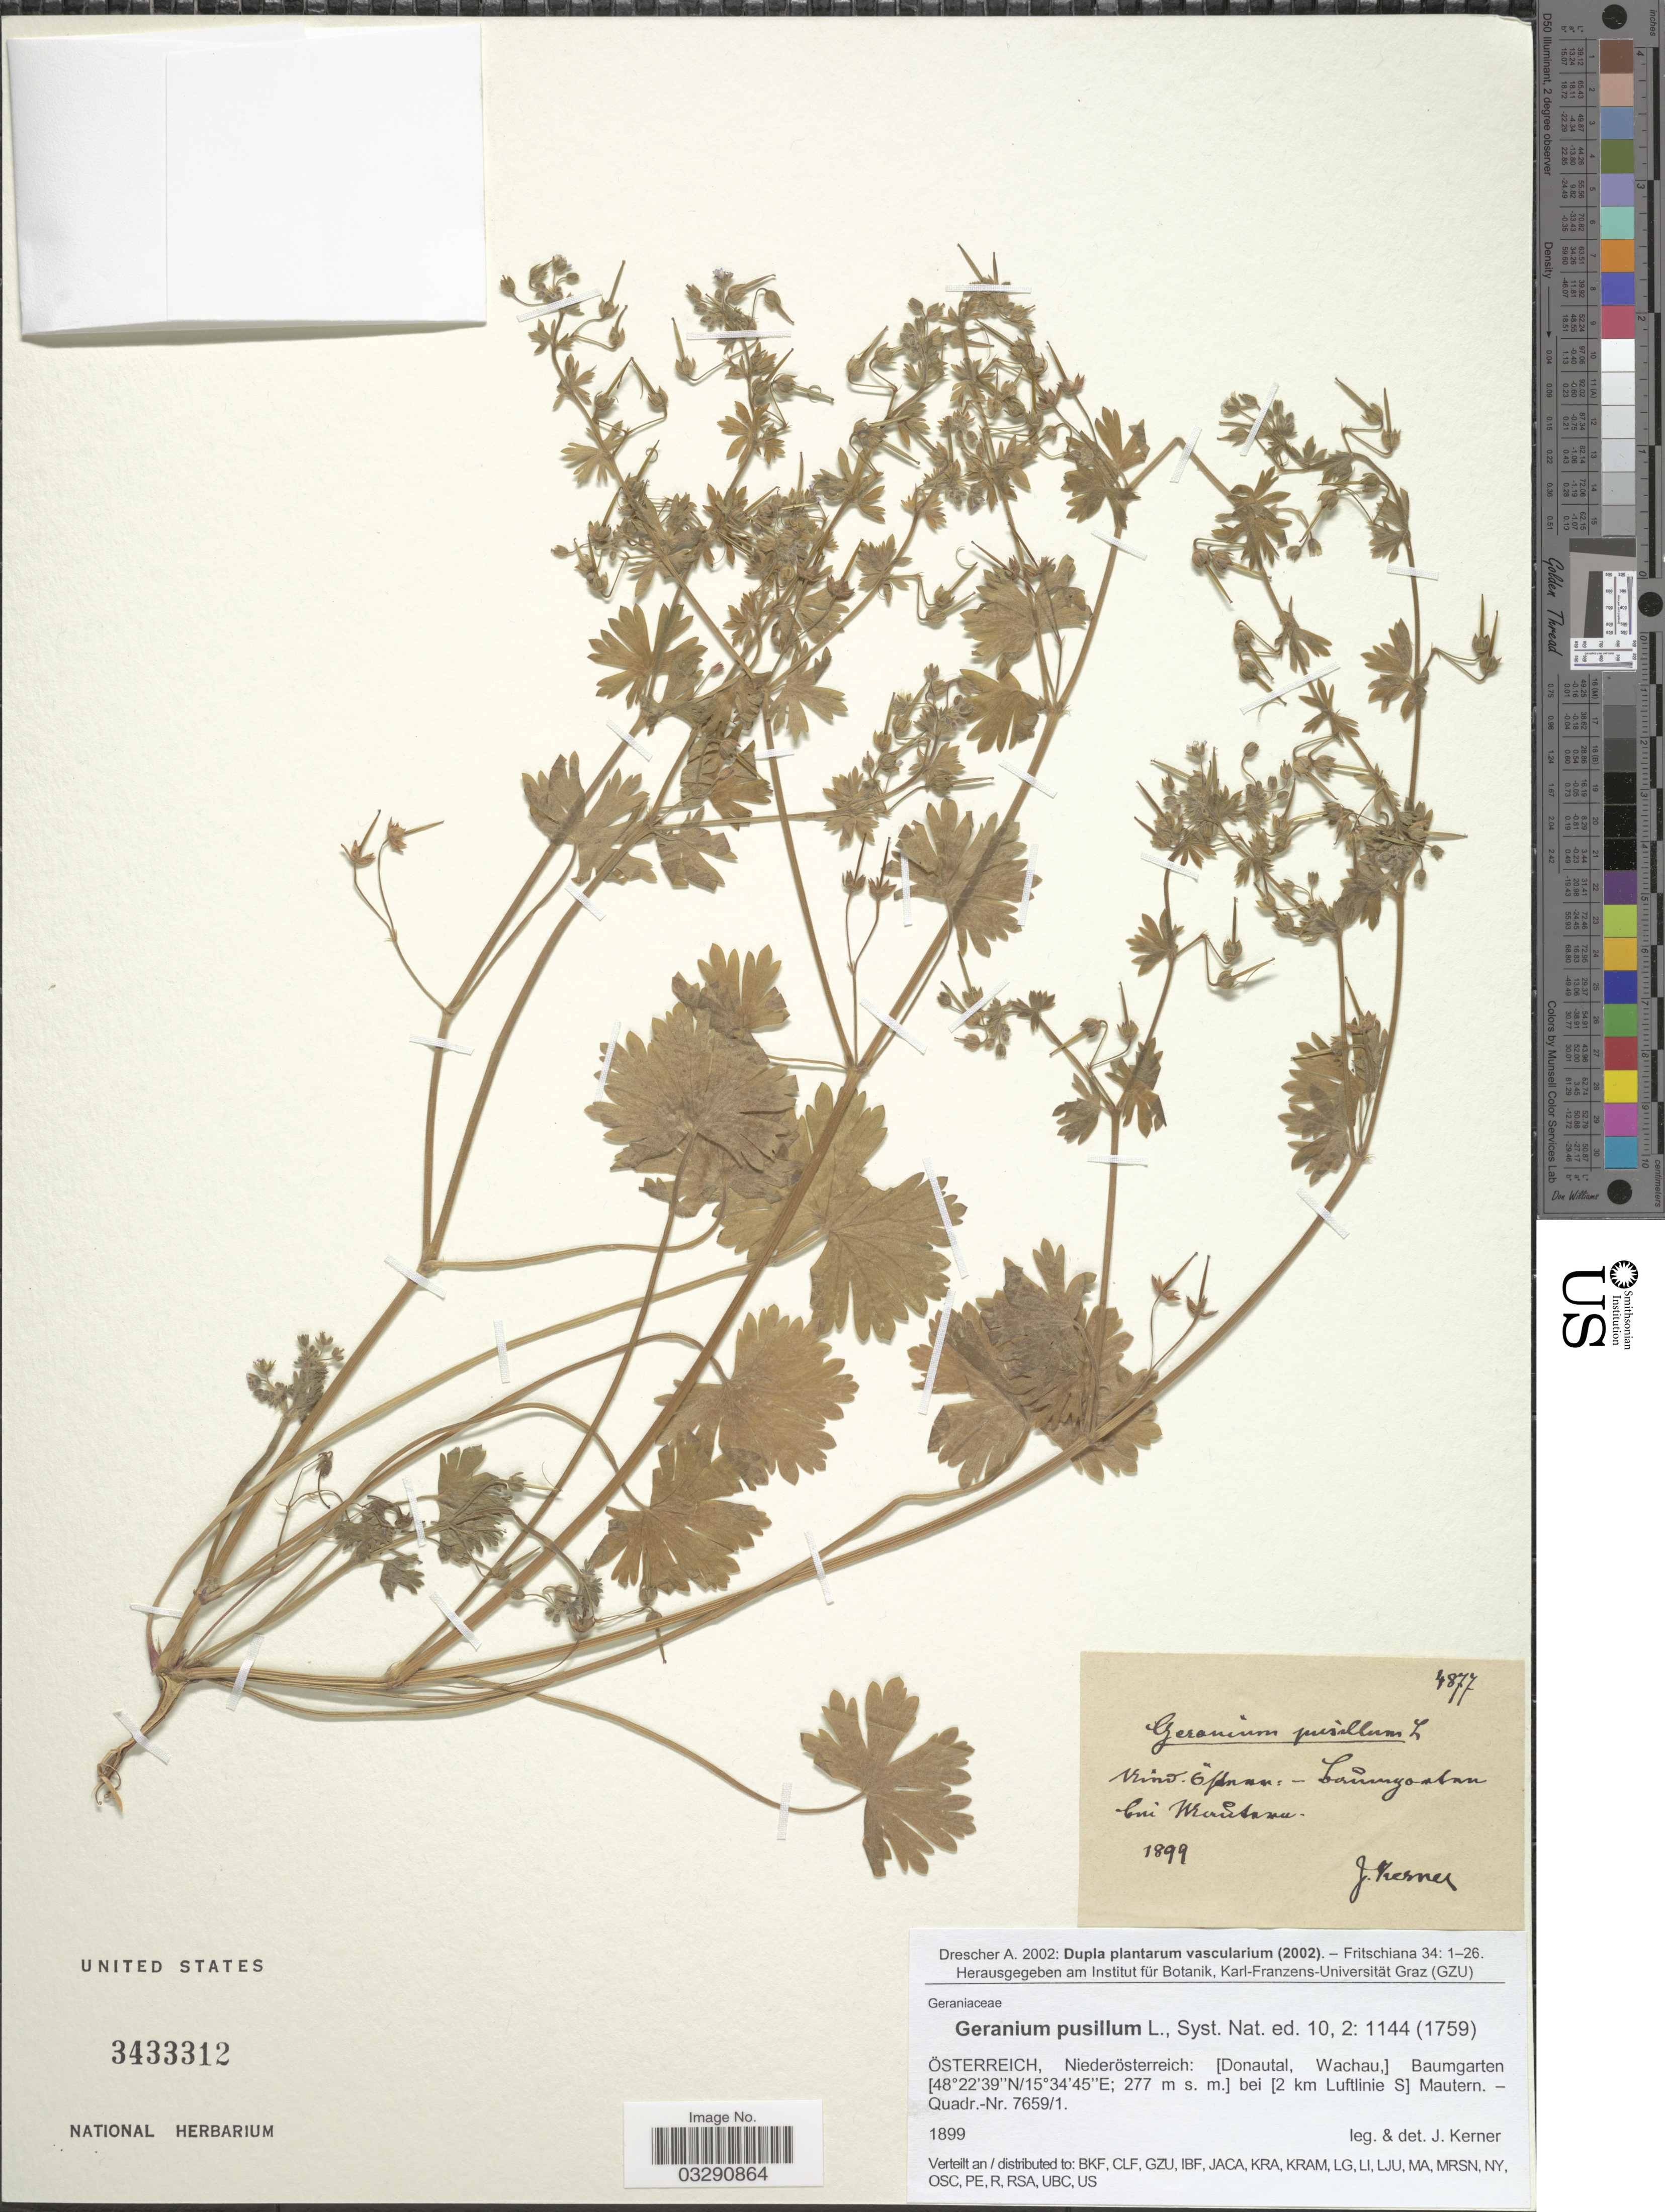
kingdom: Plantae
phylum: Tracheophyta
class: Magnoliopsida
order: Geraniales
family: Geraniaceae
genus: Geranium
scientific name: Geranium pusillum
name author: L.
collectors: J. Kerner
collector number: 4877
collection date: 1899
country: Austria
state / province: Niederosterreich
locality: Österreich: [Donautal, Wachau,] Baumgarten bei [2 km Luftlinie S] Mautern.- Quadr.-Nr. 7659/1.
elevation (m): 227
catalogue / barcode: US 3433312